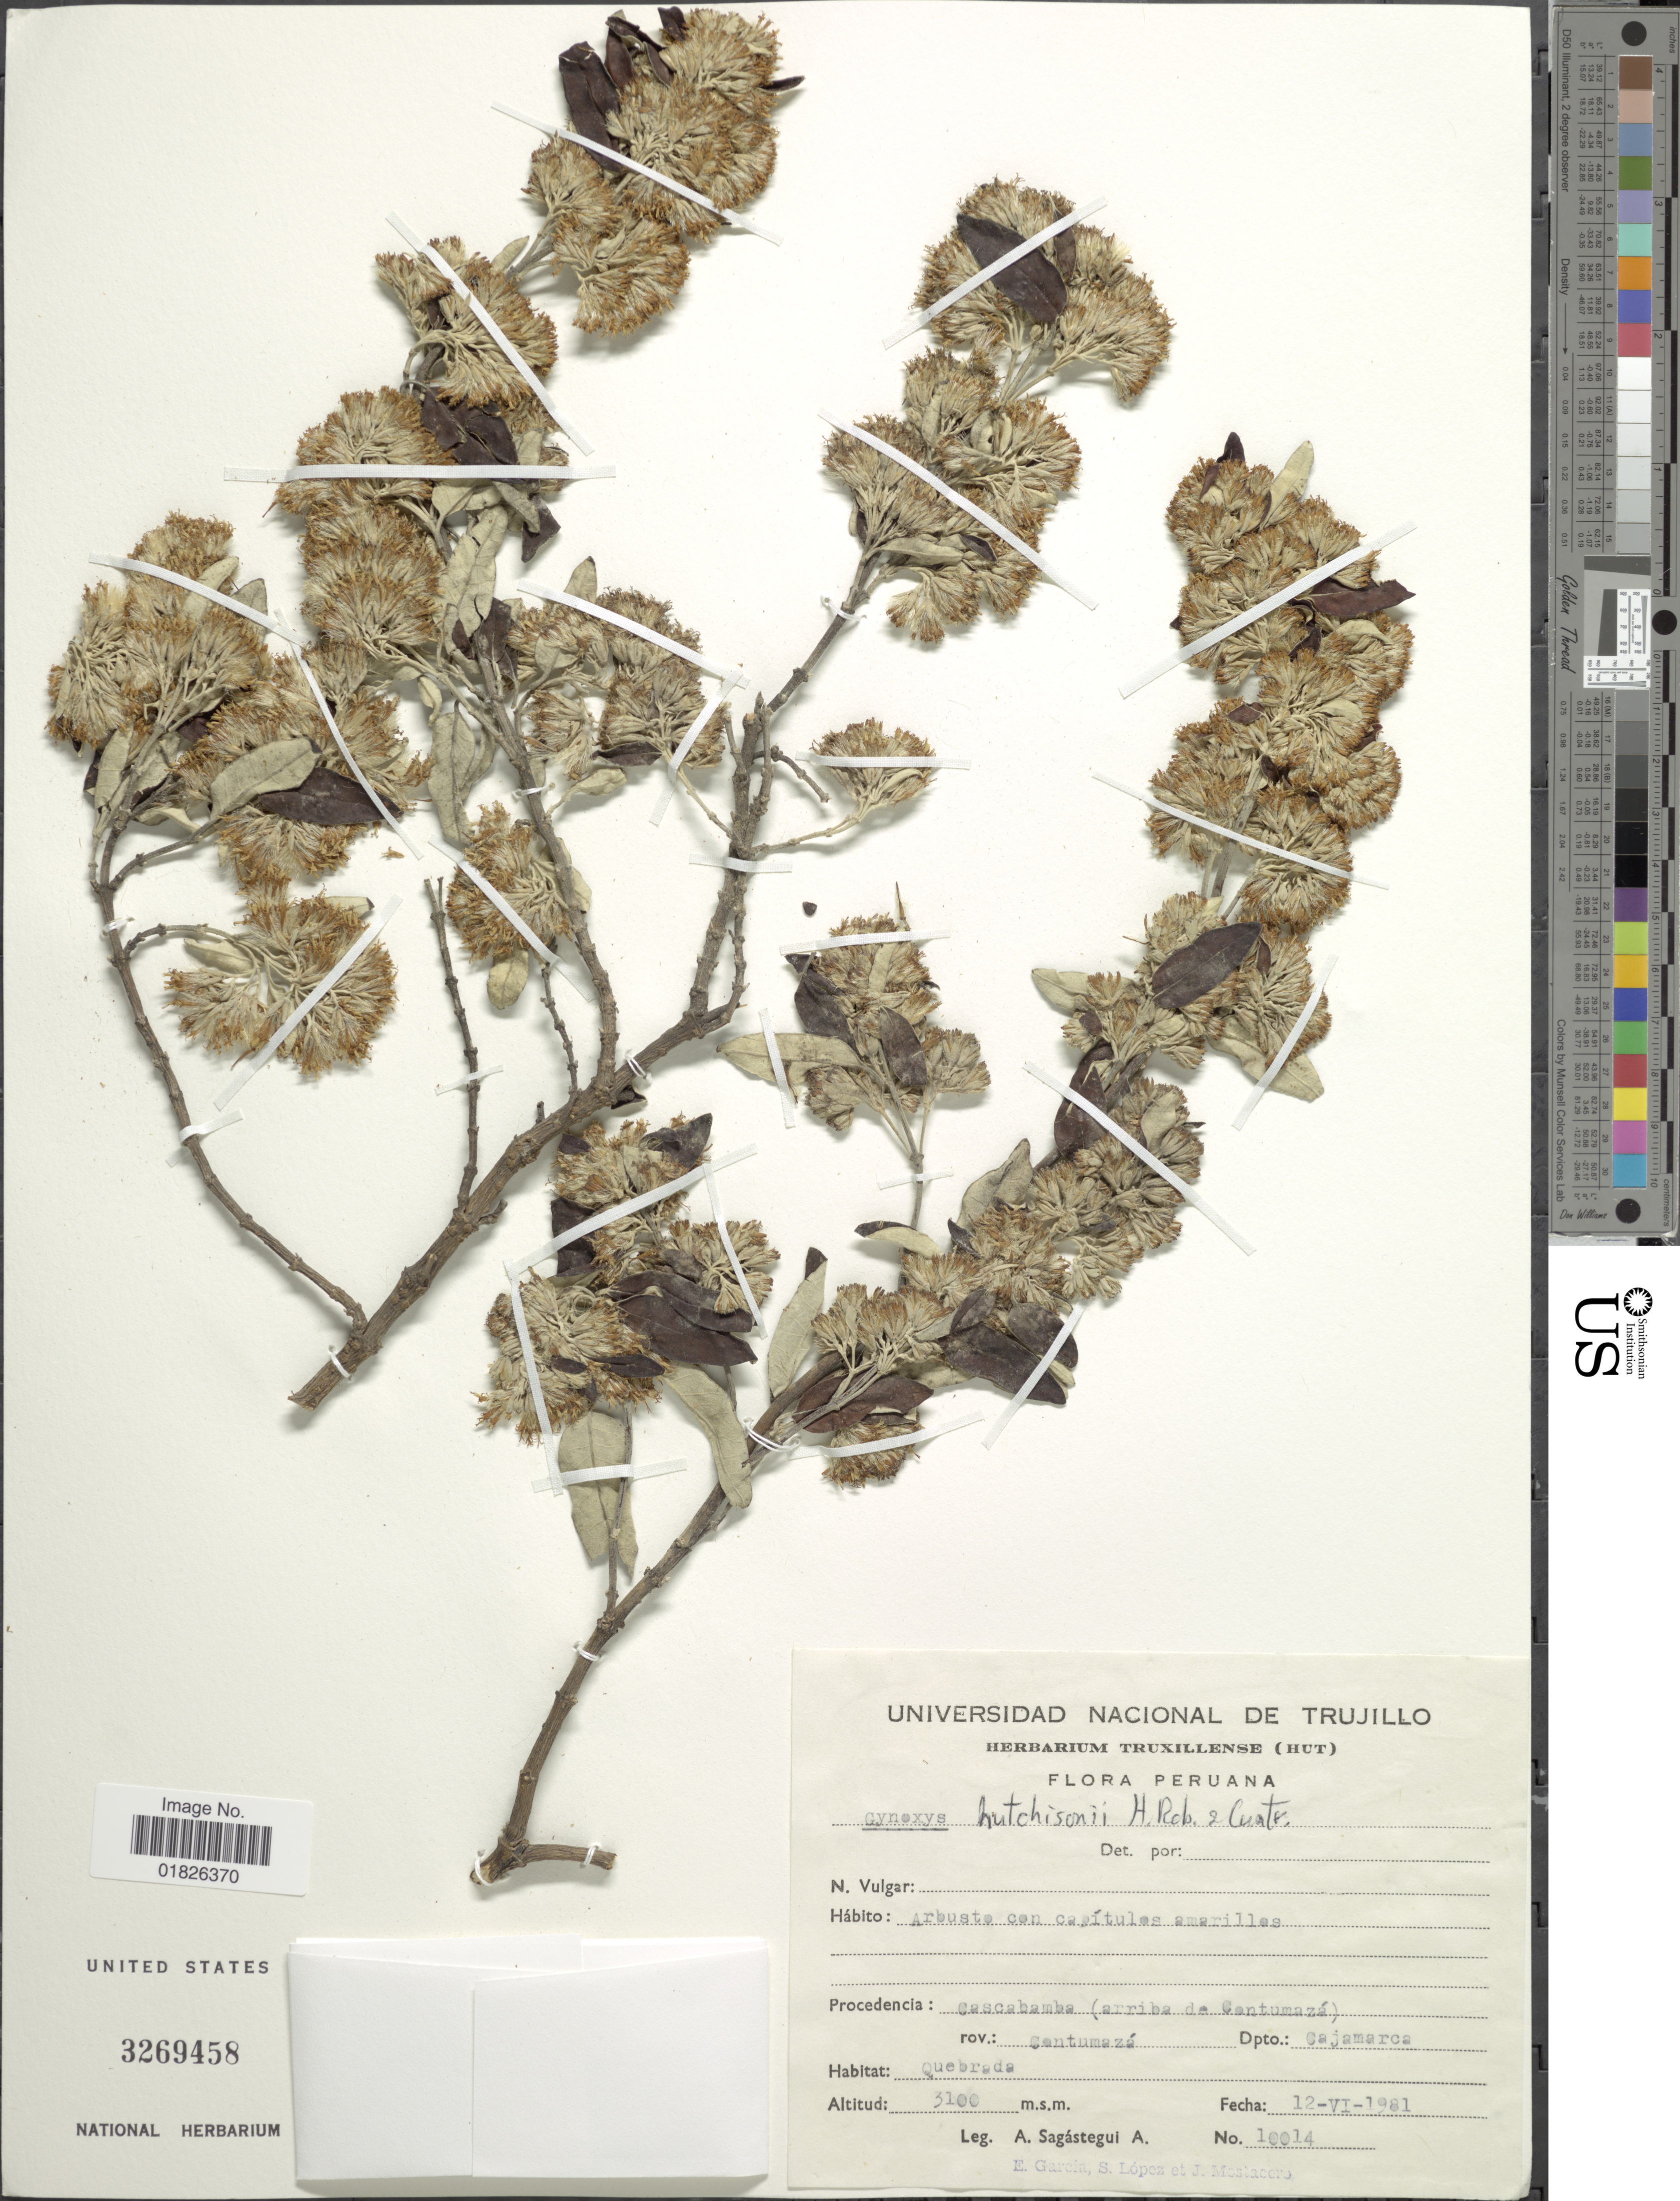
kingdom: Plantae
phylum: Tracheophyta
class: Magnoliopsida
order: Asterales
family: Asteraceae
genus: Gynoxys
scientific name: Gynoxys hutchisonii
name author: H. Rob. & Cuatrec.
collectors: A. Sagástegui A., E. Garcia, S. Lopez & J. Mostacero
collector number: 10014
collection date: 1981-06-12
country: Peru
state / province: Cajamarca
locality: Cascabamba (arriba de Contumaza), Prov.: Contumaza.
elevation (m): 3100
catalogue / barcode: US 3269458